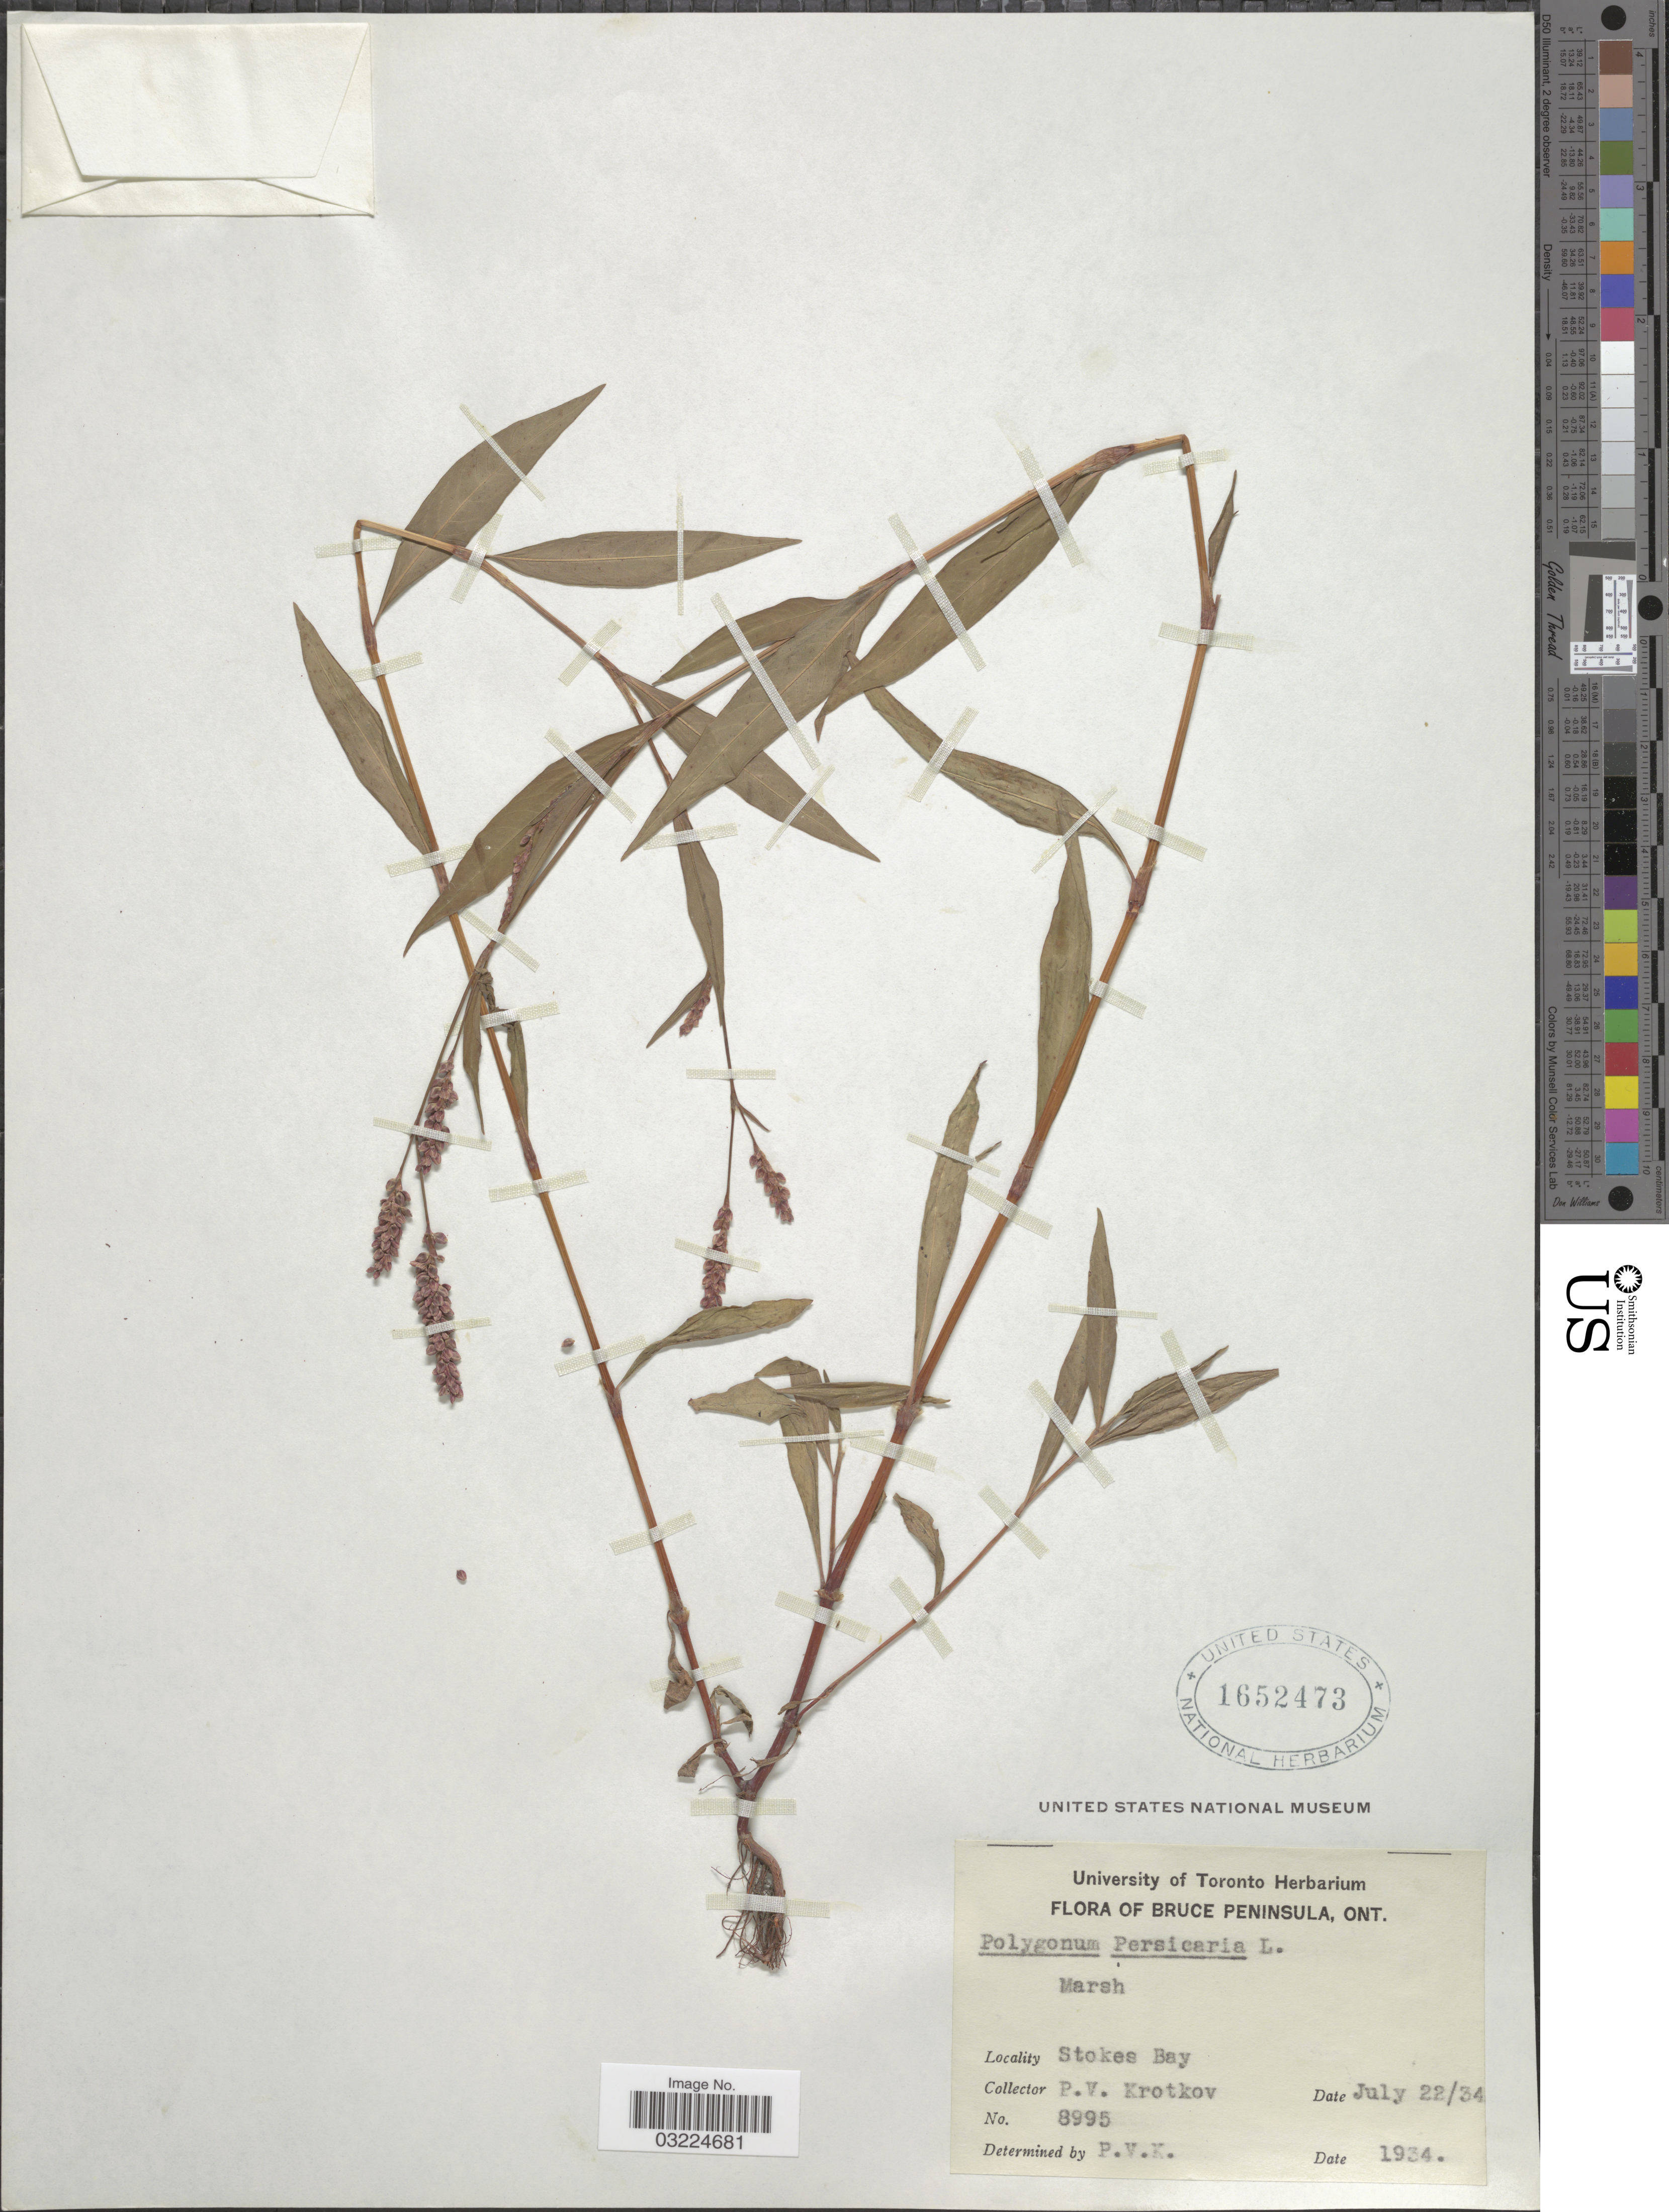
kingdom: Plantae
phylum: Tracheophyta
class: Magnoliopsida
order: Caryophyllales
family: Polygonaceae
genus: Persicaria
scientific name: Persicaria maculosa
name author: S.F. Gray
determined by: Atha, D. E.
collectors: P. V. Krotkov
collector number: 8995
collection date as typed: Transcribed d/m/y: 22/7/34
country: Canada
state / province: Ontario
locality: Bruce Peninsula. Stokes Bay.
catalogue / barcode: US 1652473